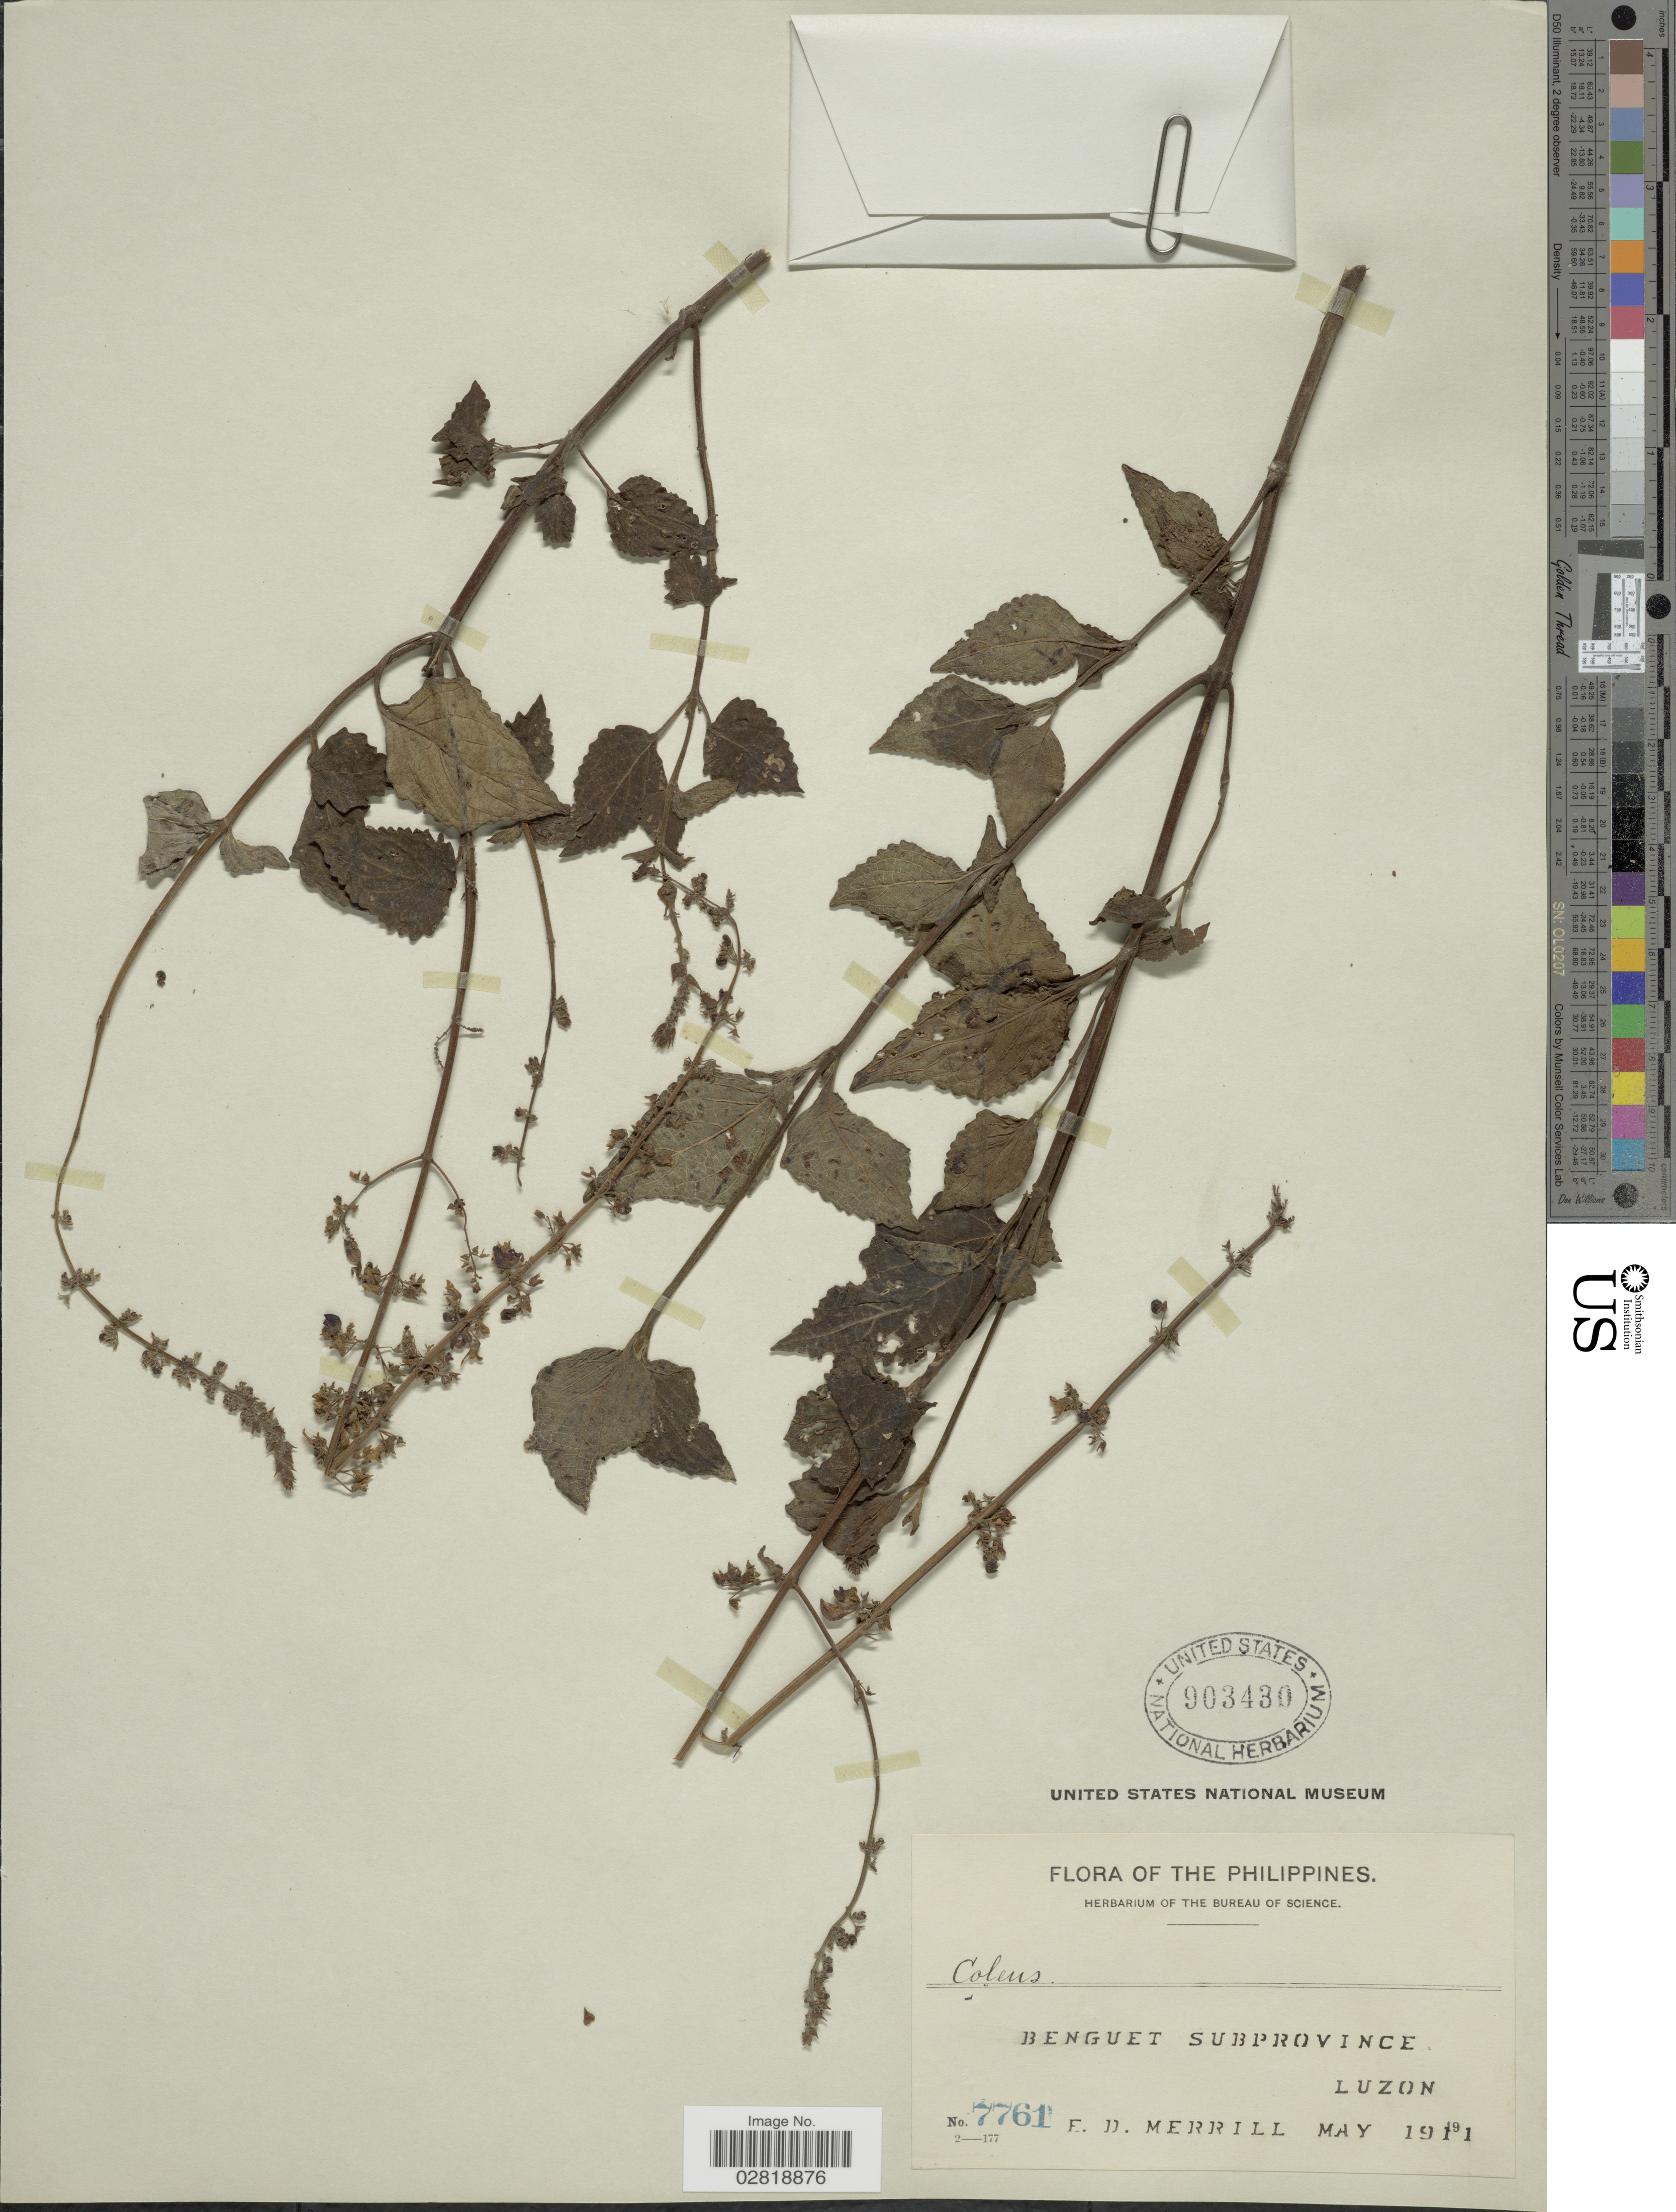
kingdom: Plantae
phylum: Tracheophyta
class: Magnoliopsida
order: Lamiales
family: Lamiaceae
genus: Plectranthus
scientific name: Plectranthus sp.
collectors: E. D. Merrill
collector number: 7761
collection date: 1911-05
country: Philippines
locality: Benguet Subprovince. Luzon.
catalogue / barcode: US 903430